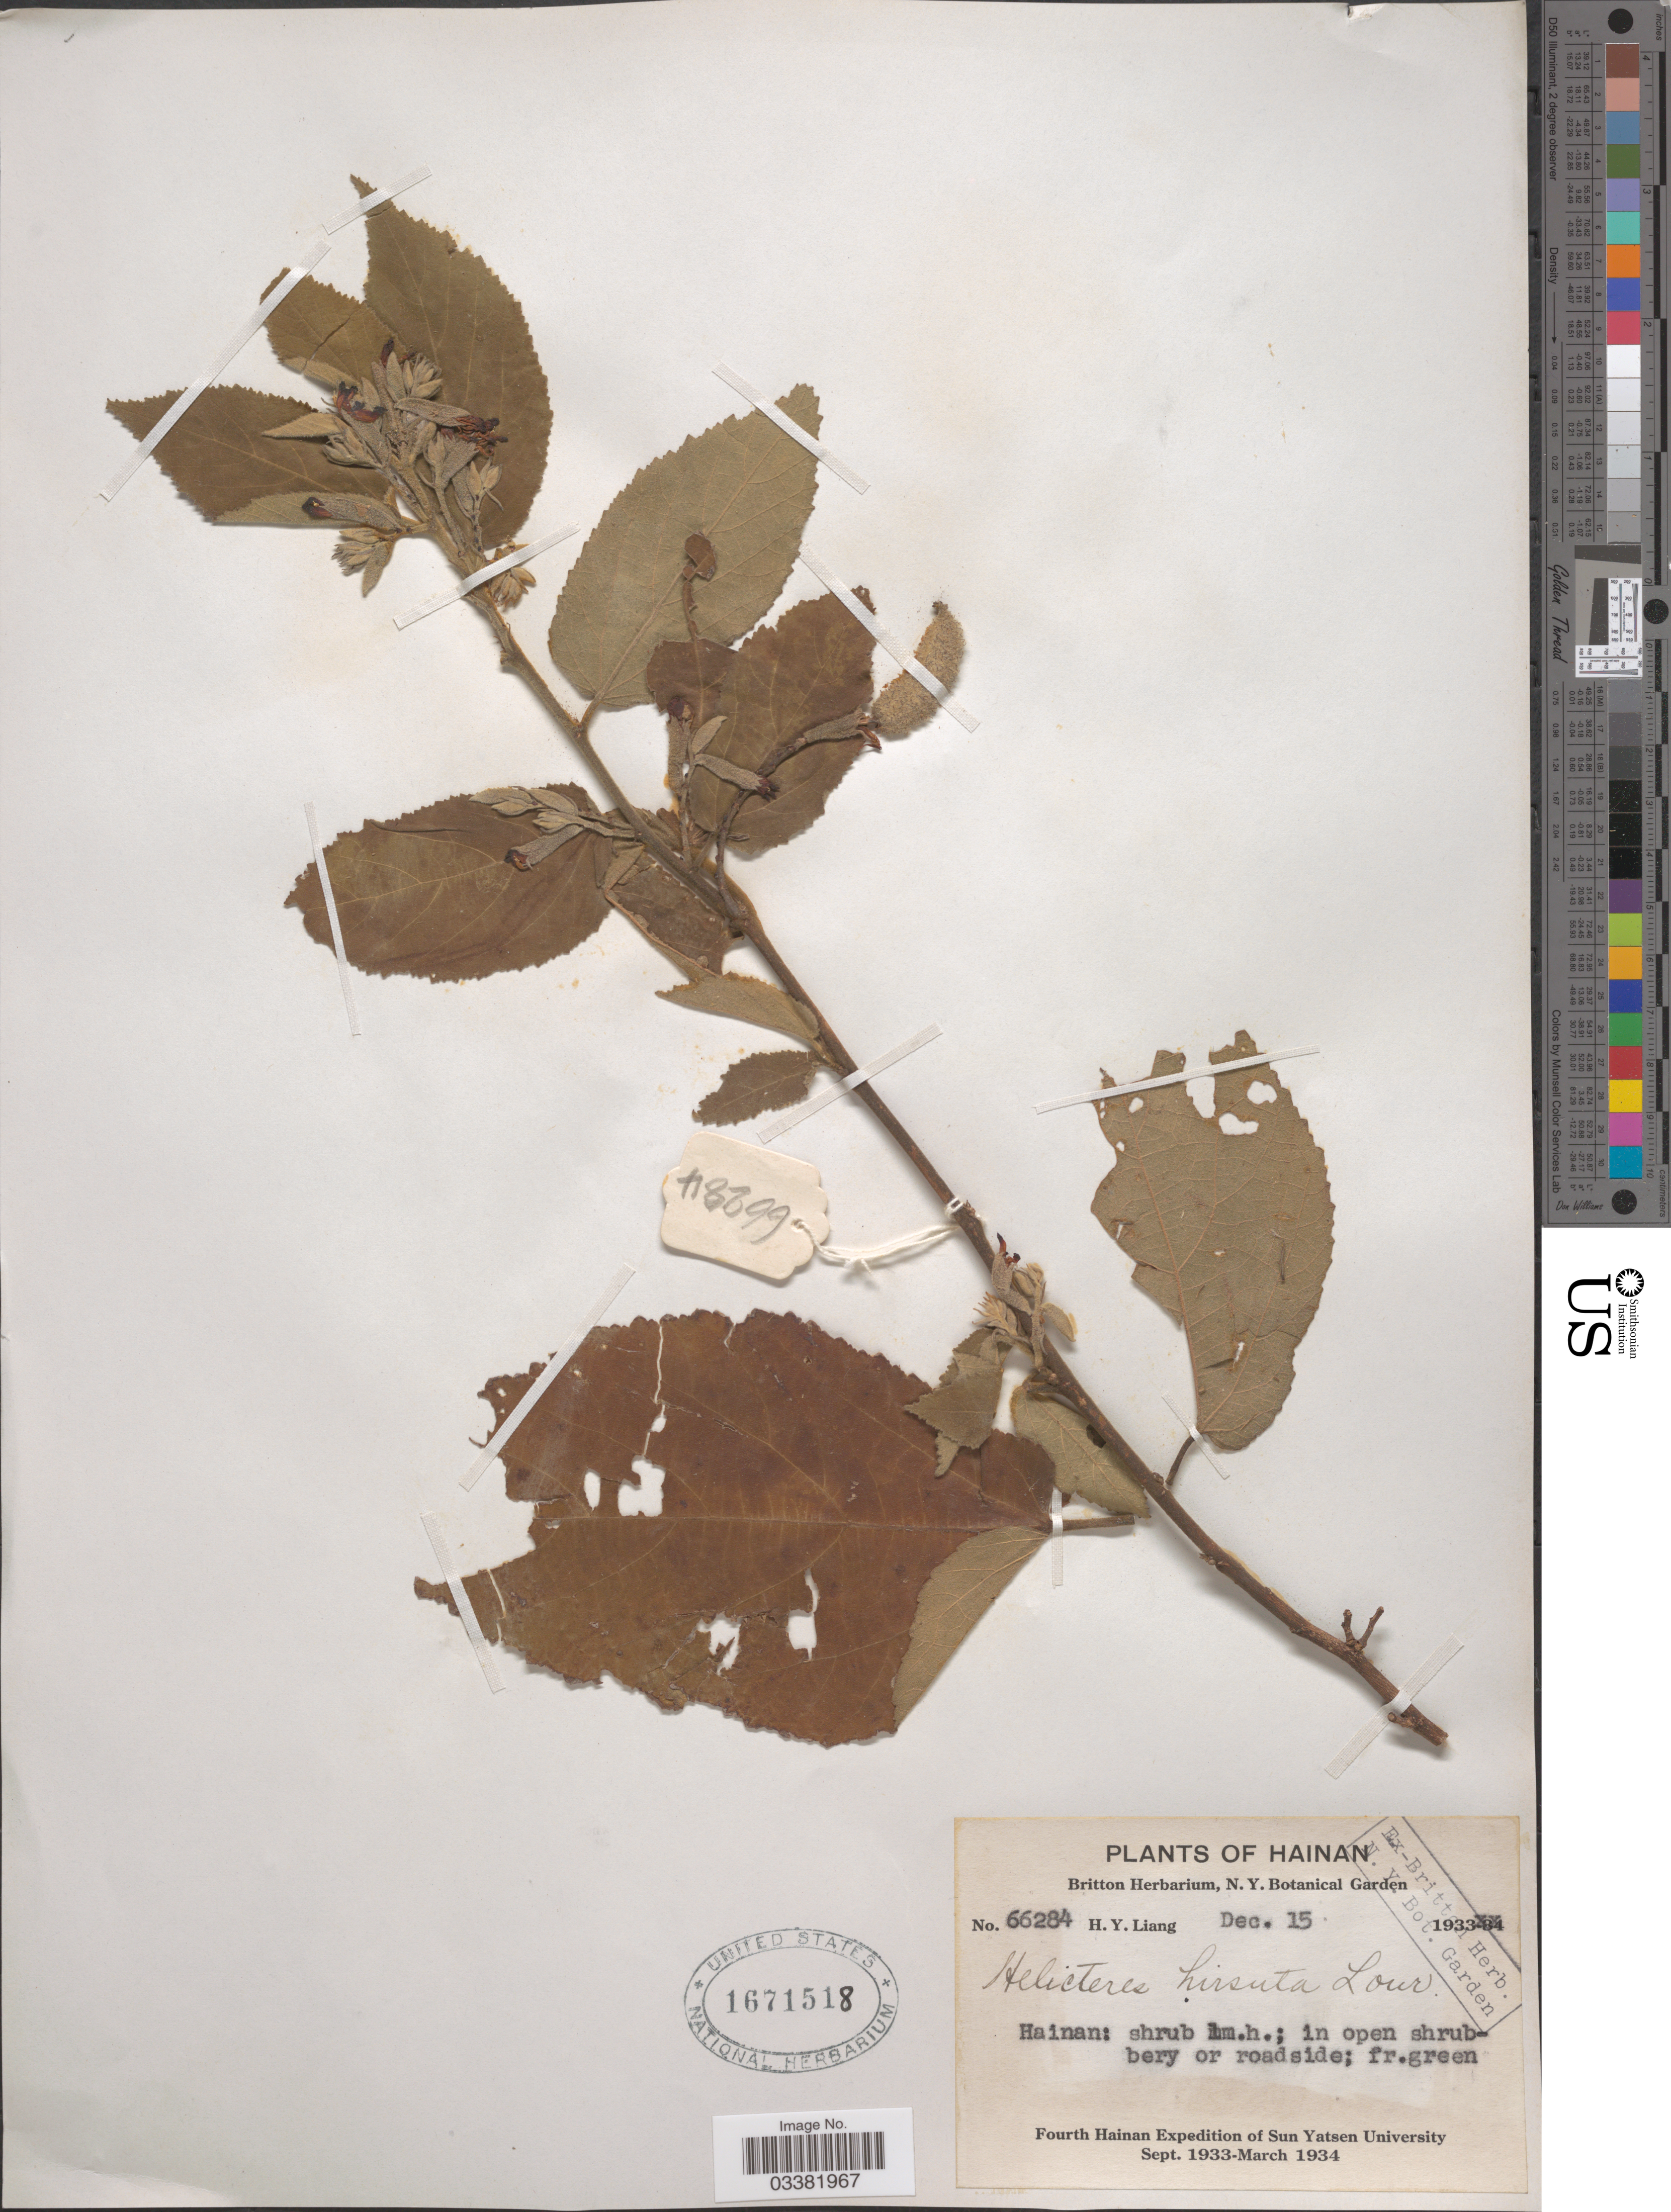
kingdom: Plantae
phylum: Tracheophyta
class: Magnoliopsida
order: Malvales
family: Malvaceae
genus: Helicteres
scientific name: Helicteres hirsuta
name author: Lour.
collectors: H. Y. Liang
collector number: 66284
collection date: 1933-12-15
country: China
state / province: Hainan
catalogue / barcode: US 1671518